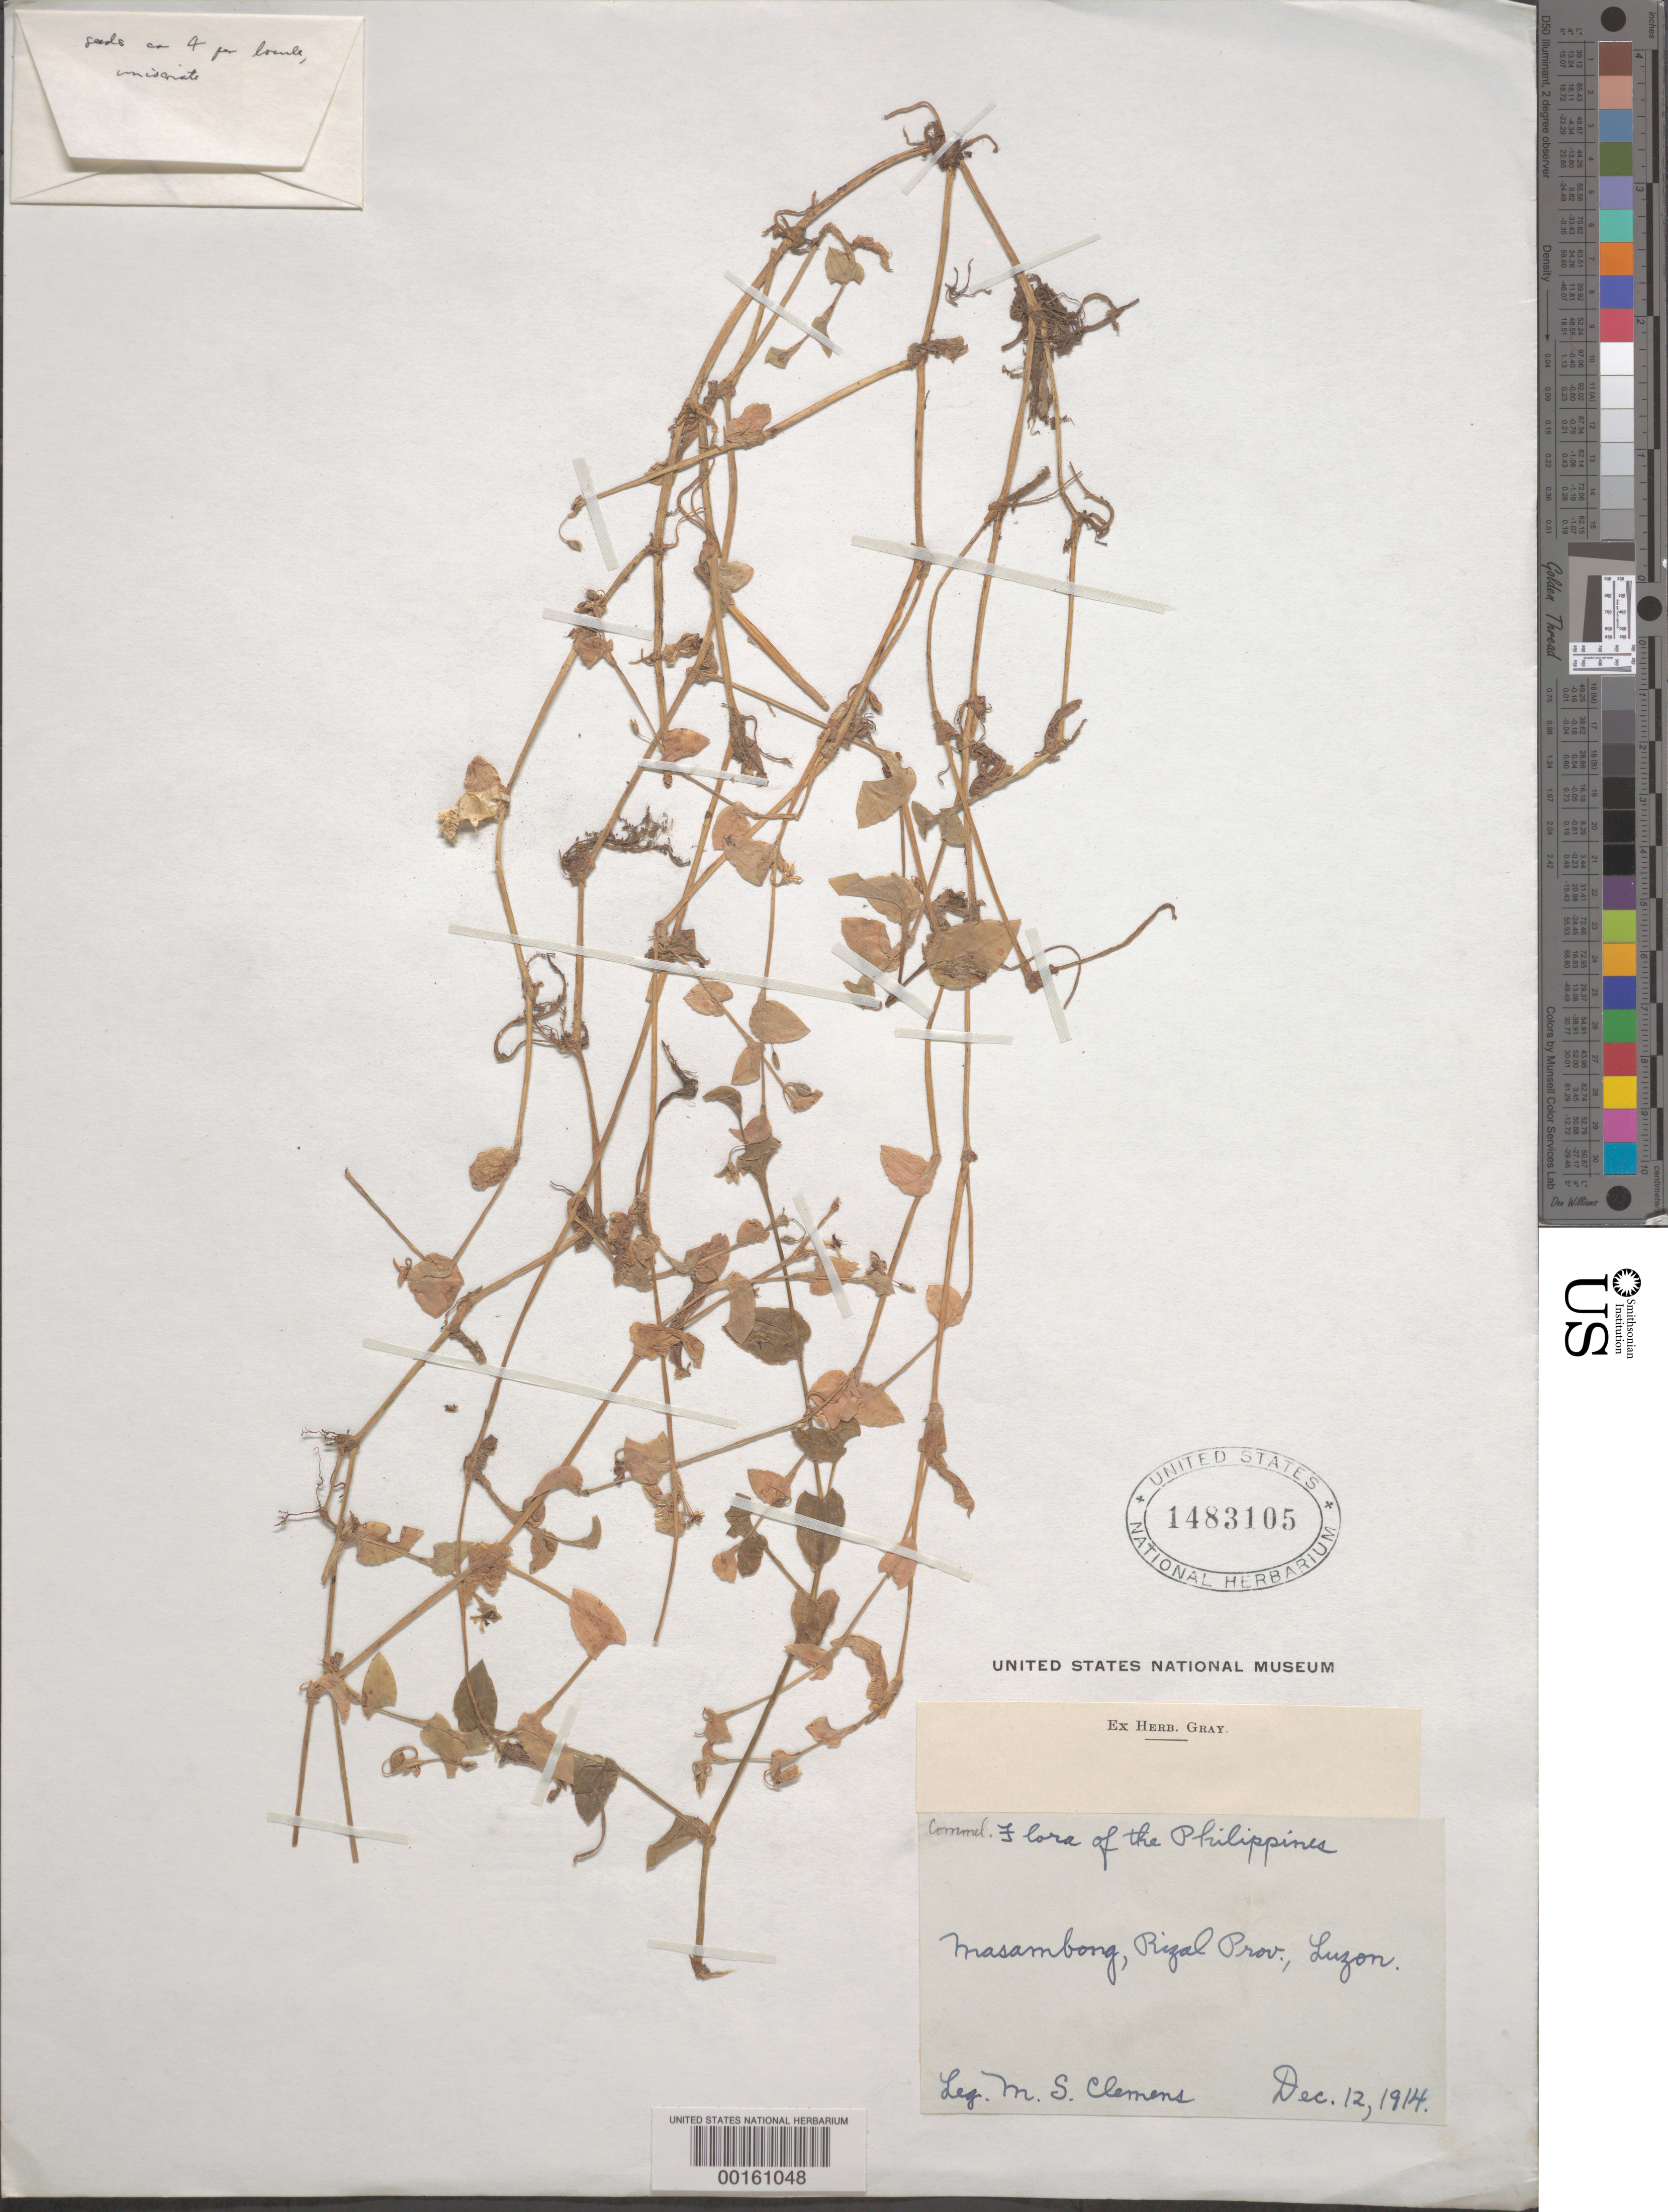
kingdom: Plantae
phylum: Tracheophyta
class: Liliopsida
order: Commelinales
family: Commelinaceae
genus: Murdannia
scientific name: Murdannia versicolor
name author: (Dalzell) G. Brückn.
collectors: M. S. Clemens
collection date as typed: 12 Dec 1914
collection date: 1914-12-12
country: Philippines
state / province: Calabarzon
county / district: Rizal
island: Luzon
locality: Masambong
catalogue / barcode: US 1483105